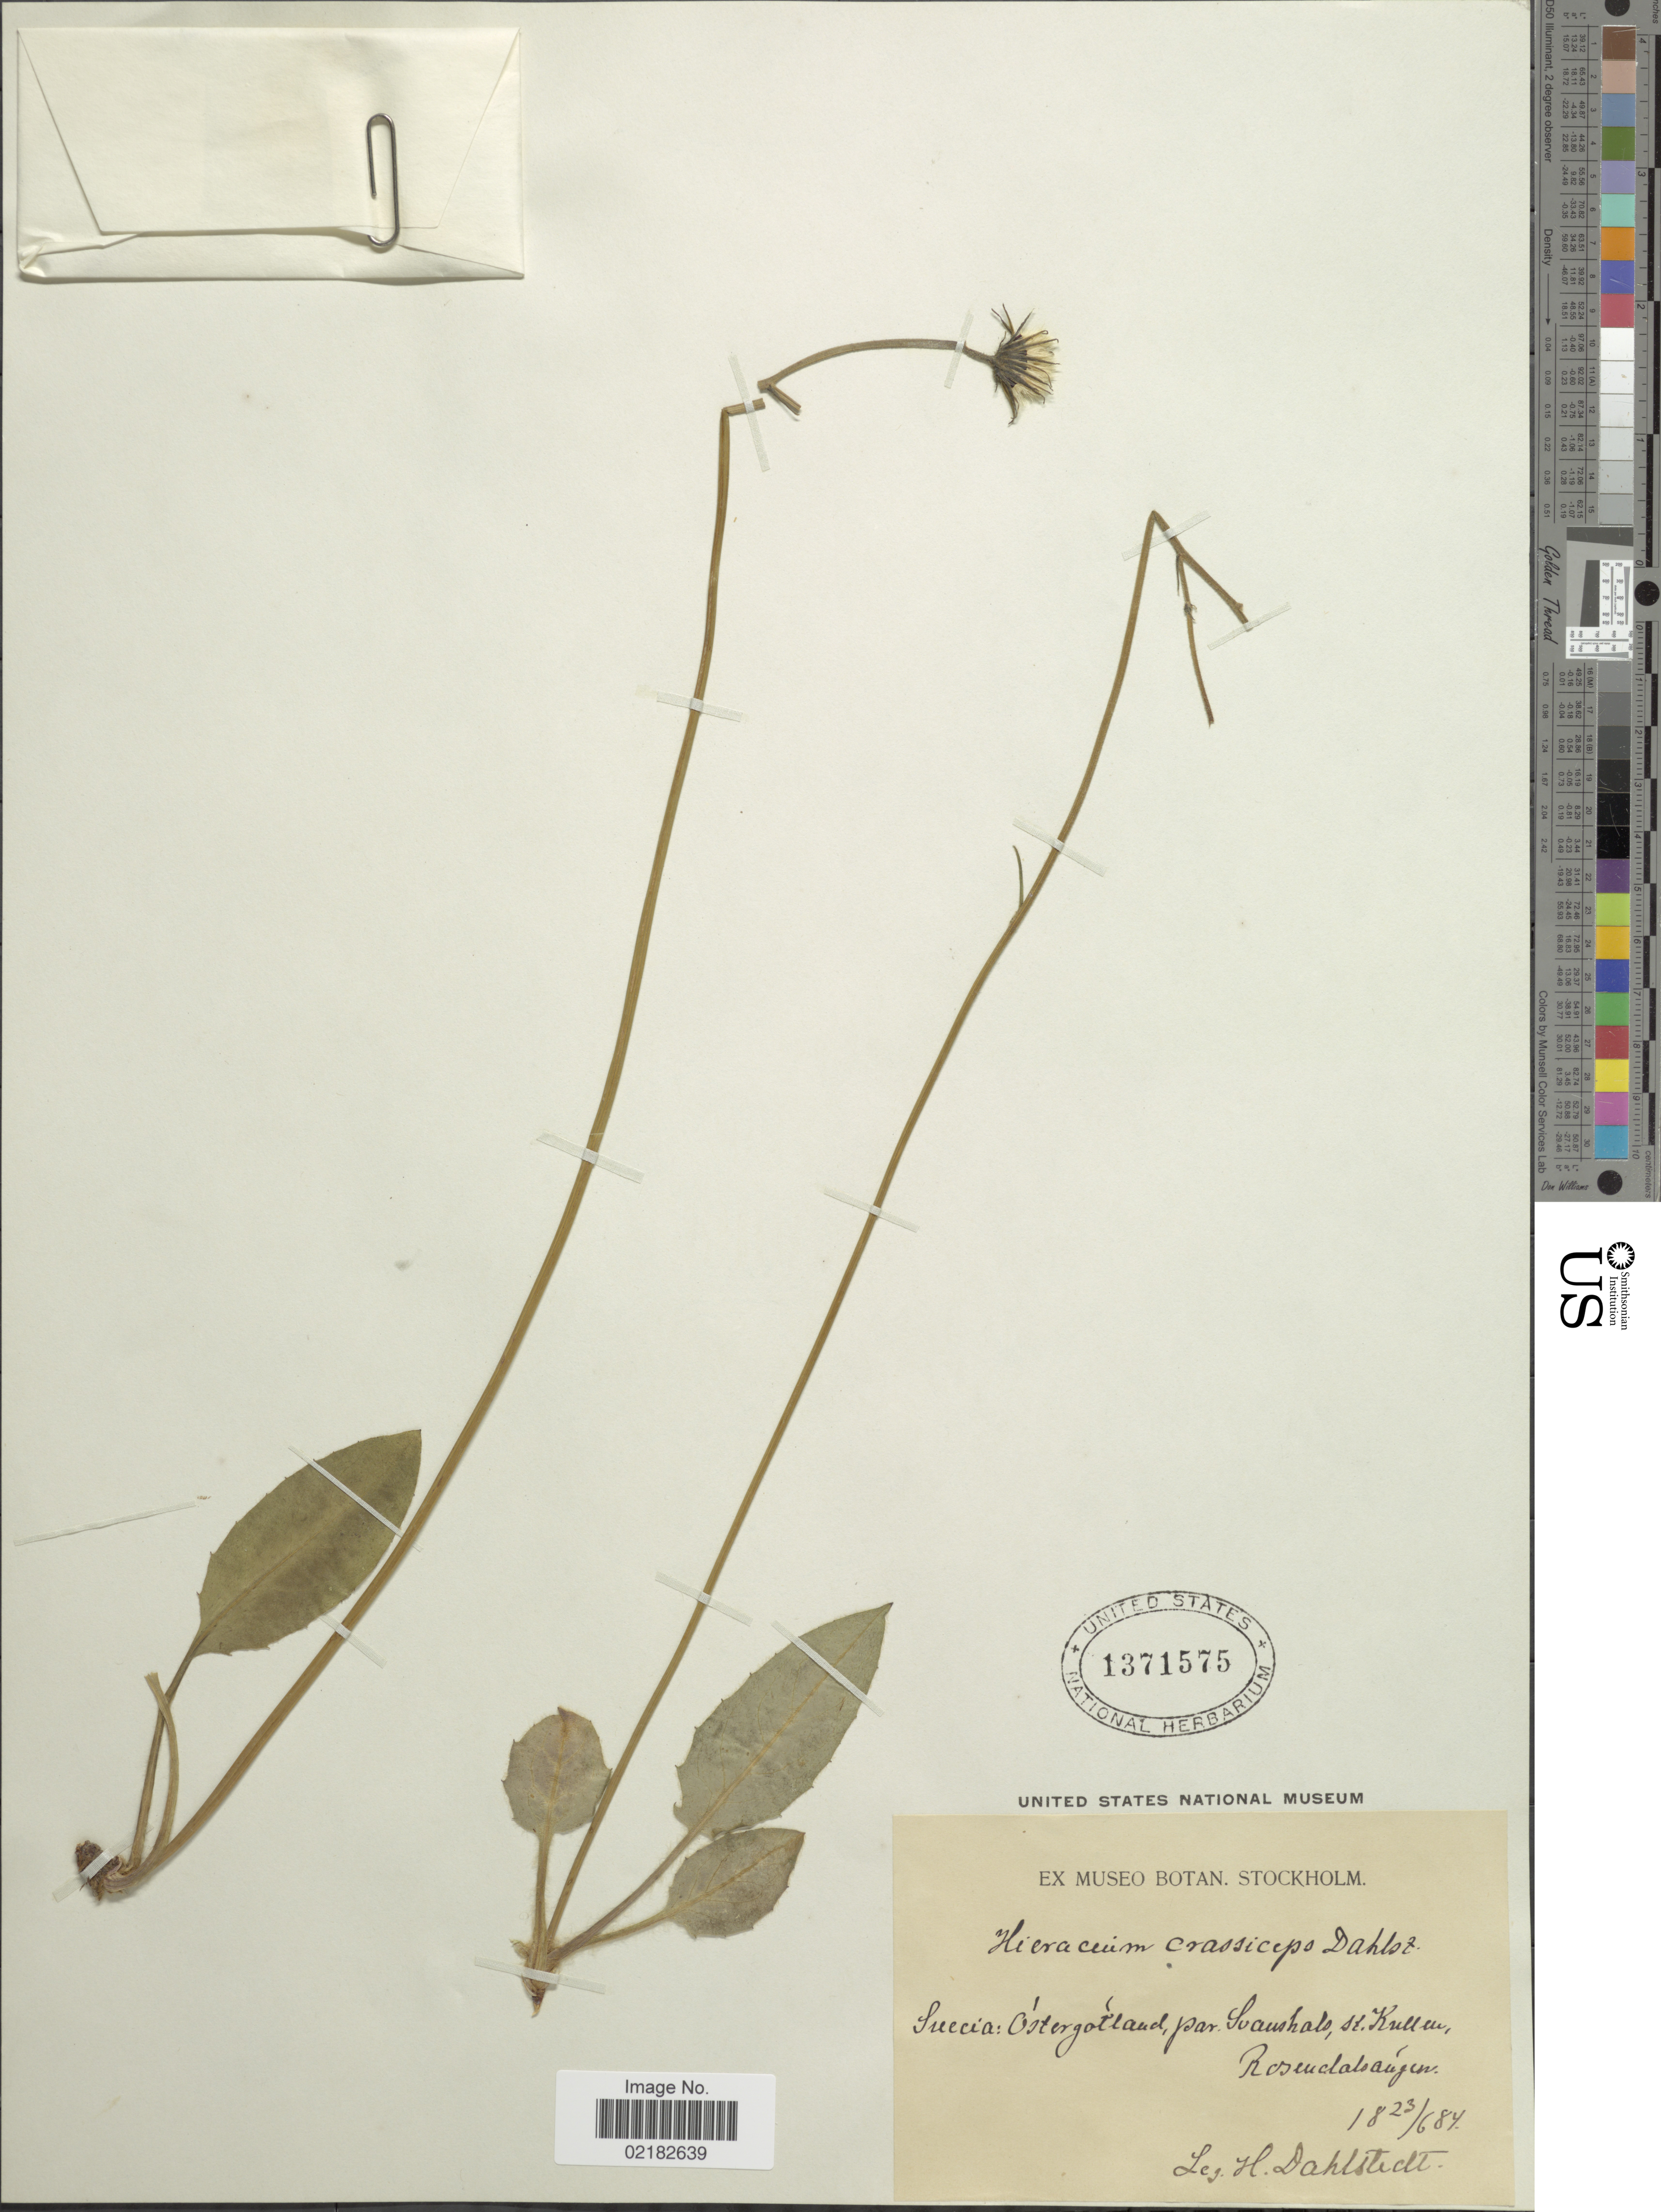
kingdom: Plantae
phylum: Tracheophyta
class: Magnoliopsida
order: Asterales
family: Asteraceae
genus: Hieracium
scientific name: Hieracium crassiceps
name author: (Dahlst.) Dahlst.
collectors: H. G. Dahlstedt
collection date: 1884-06-23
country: Sweden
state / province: Östergötland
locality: Ostergotland, par. Svanshals, st. Kullen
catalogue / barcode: US 1371575